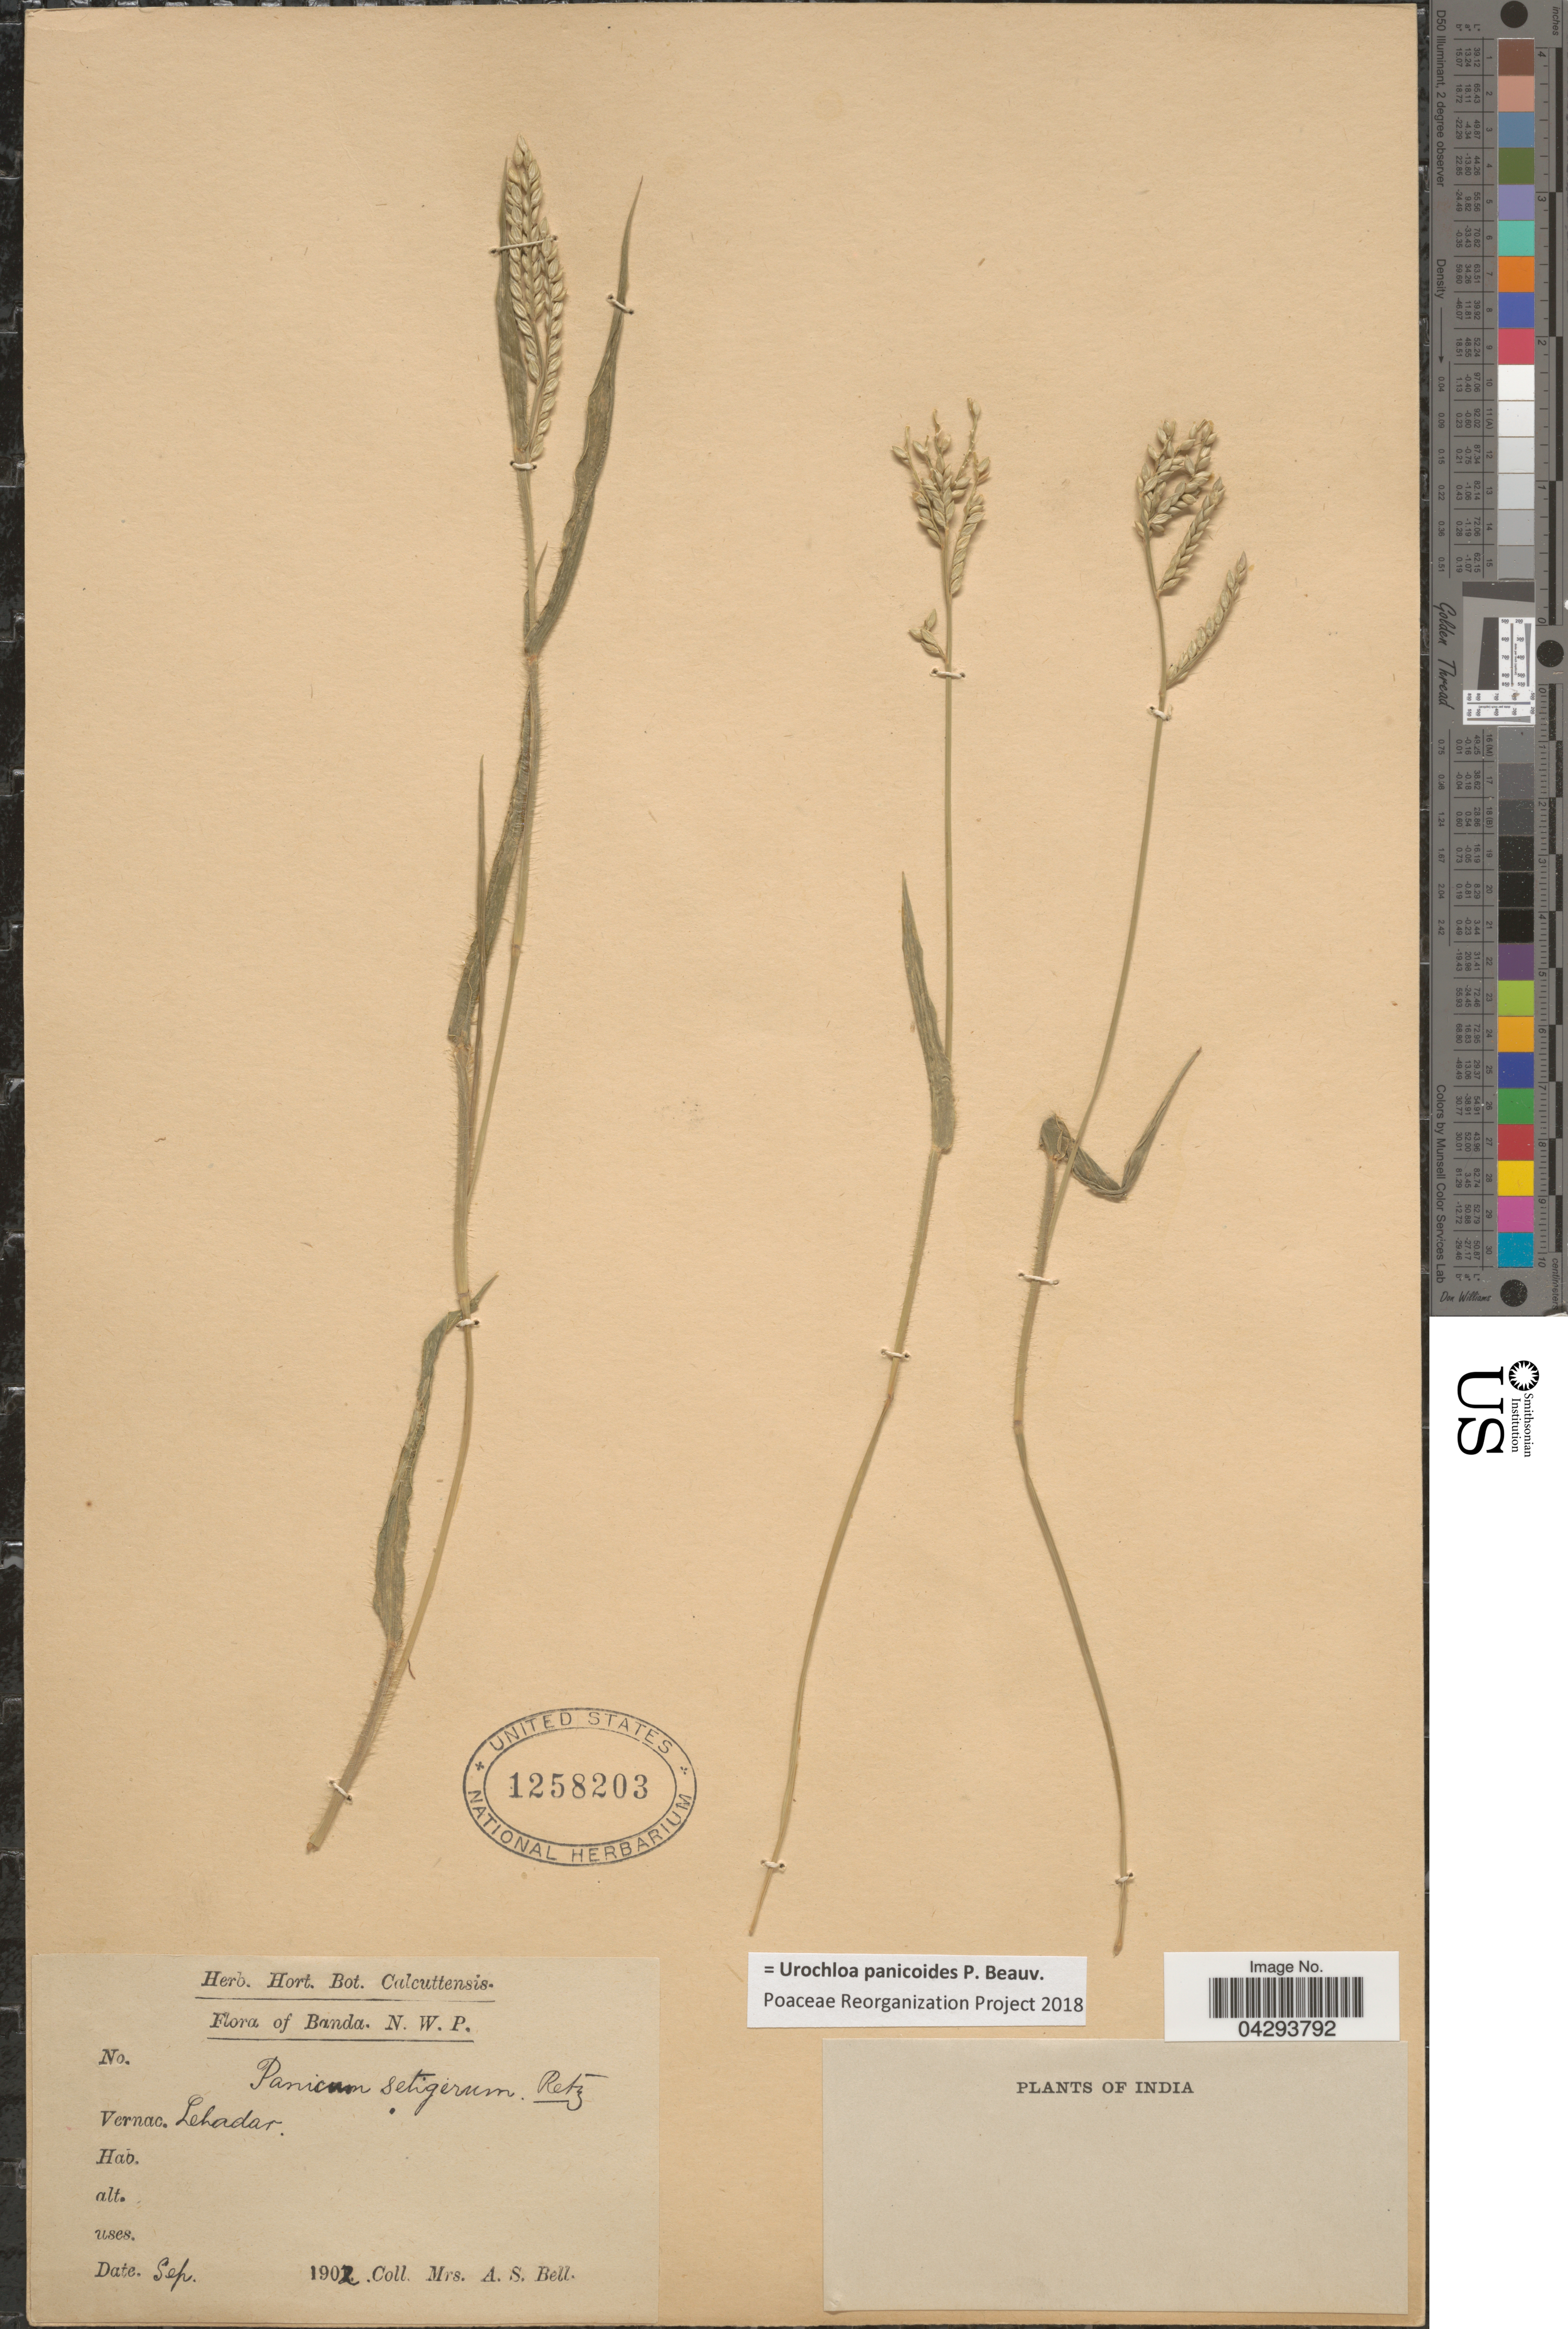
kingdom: Plantae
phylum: Tracheophyta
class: Liliopsida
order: Poales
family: Poaceae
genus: Urochloa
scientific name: Urochloa panicoides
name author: P. Beauv.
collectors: A. Bell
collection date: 1902-09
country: India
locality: Banda. N.W.P. Vernac. Lehadar.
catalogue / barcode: US 1258203